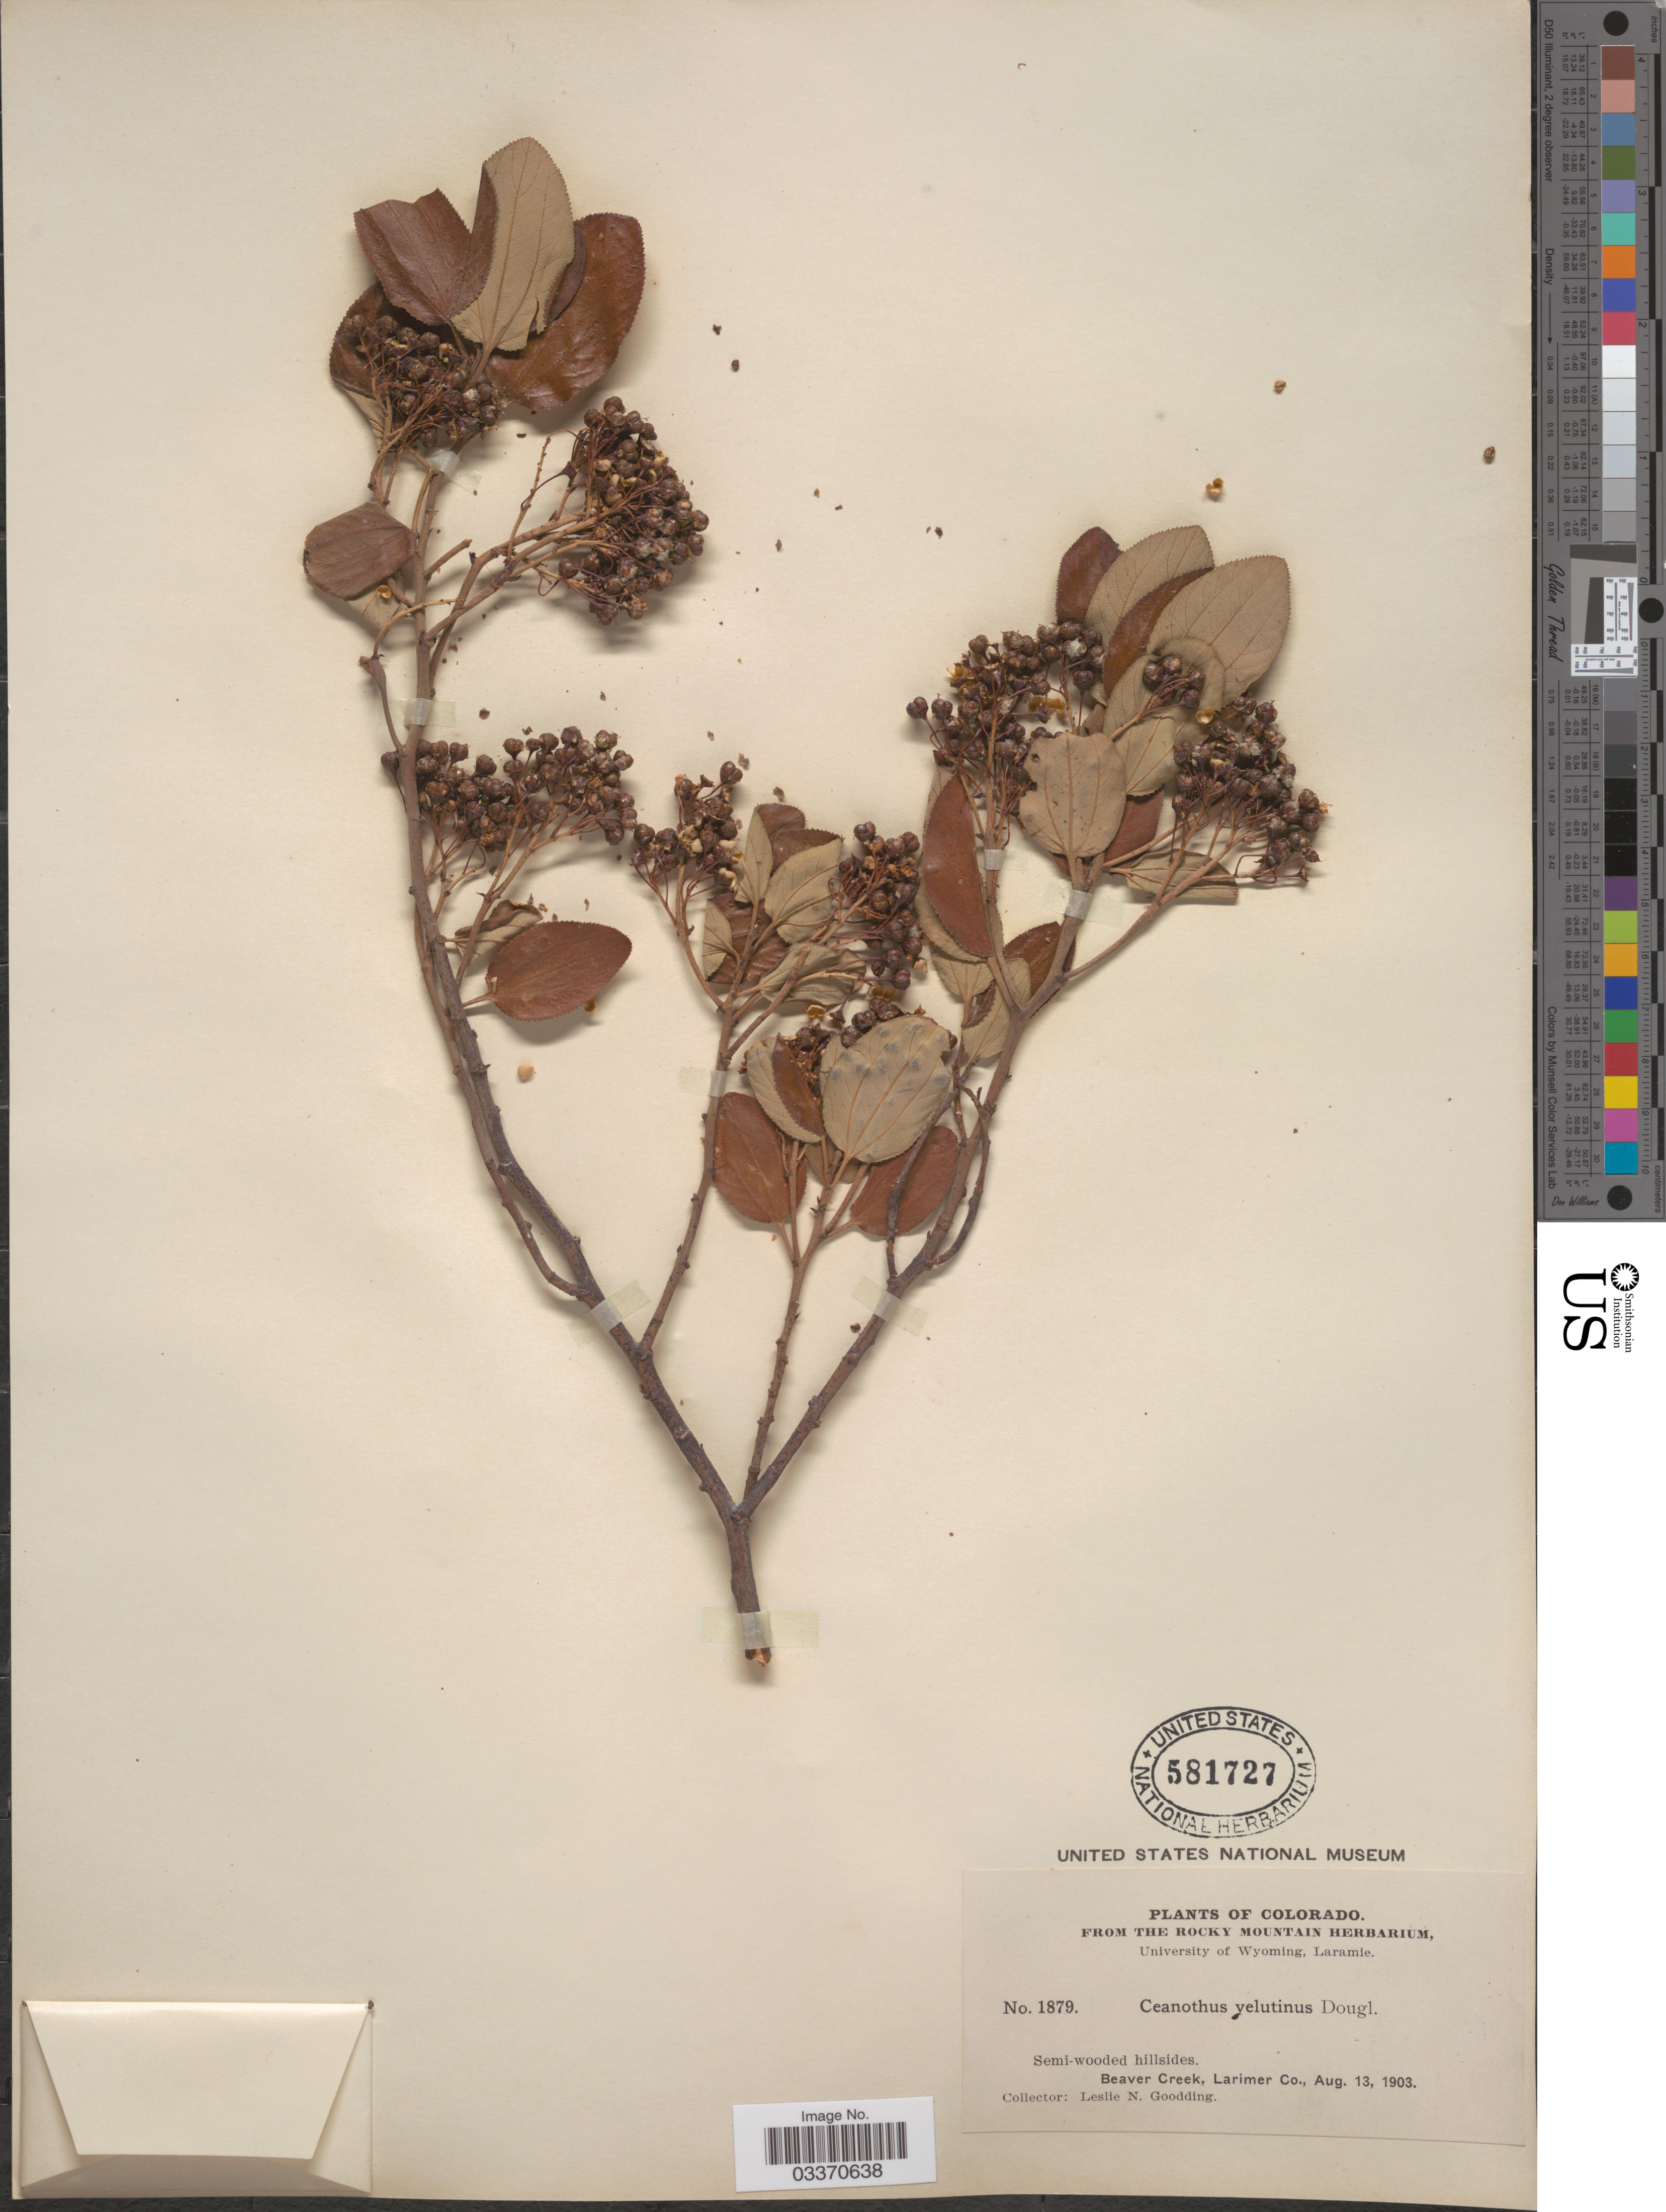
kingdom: Plantae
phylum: Tracheophyta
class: Magnoliopsida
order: Rosales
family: Rhamnaceae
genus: Ceanothus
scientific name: Ceanothus velutinus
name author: Douglas ex Hook.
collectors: L. N. Goodding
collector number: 1879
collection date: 1903-08-13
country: United States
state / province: Colorado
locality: Beaver Creek, Larimer Co.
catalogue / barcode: US 581727